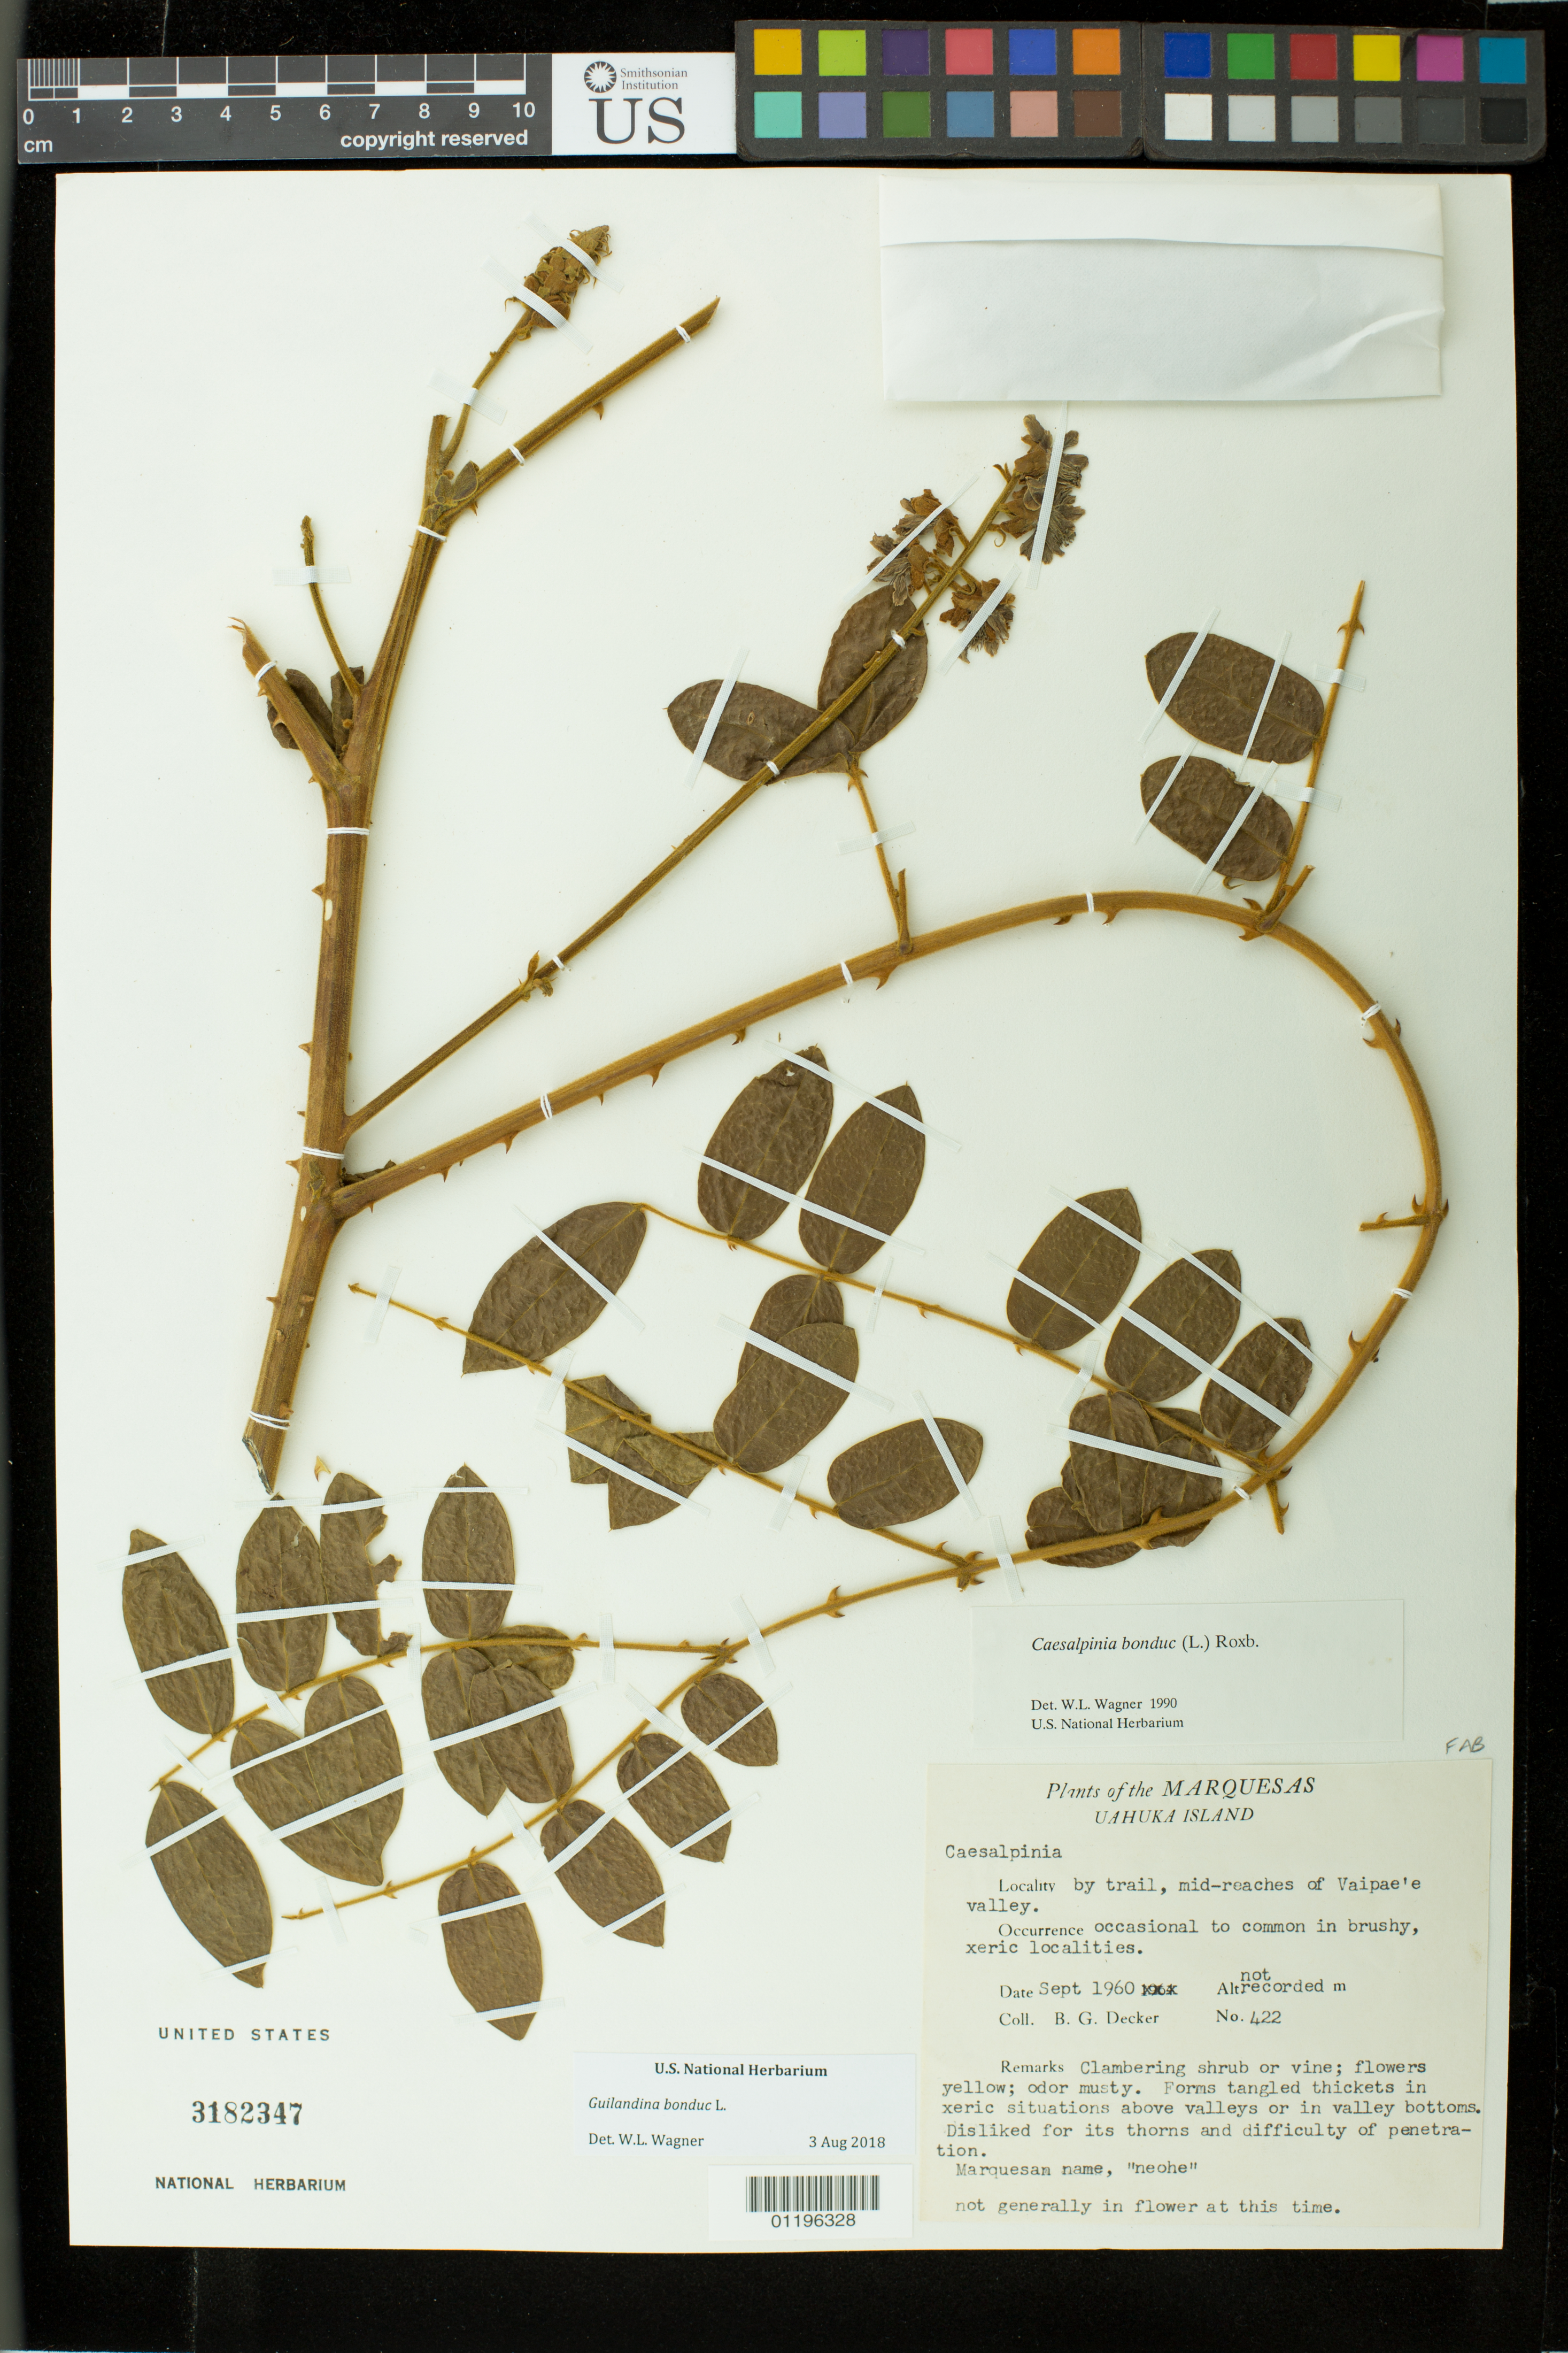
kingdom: Plantae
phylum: Tracheophyta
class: Magnoliopsida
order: Fabales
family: Fabaceae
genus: Guilandina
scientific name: Guilandina bonduc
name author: L.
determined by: Wagner, W. L., (BOT), Smithsonian Institution - National Museum of Natural History (UNITED STATES)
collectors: B. G. Decker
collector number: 422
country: French Polynesia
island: Ua Huka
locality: mid-reaches of Vaipae'e Valley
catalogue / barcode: US 3182347